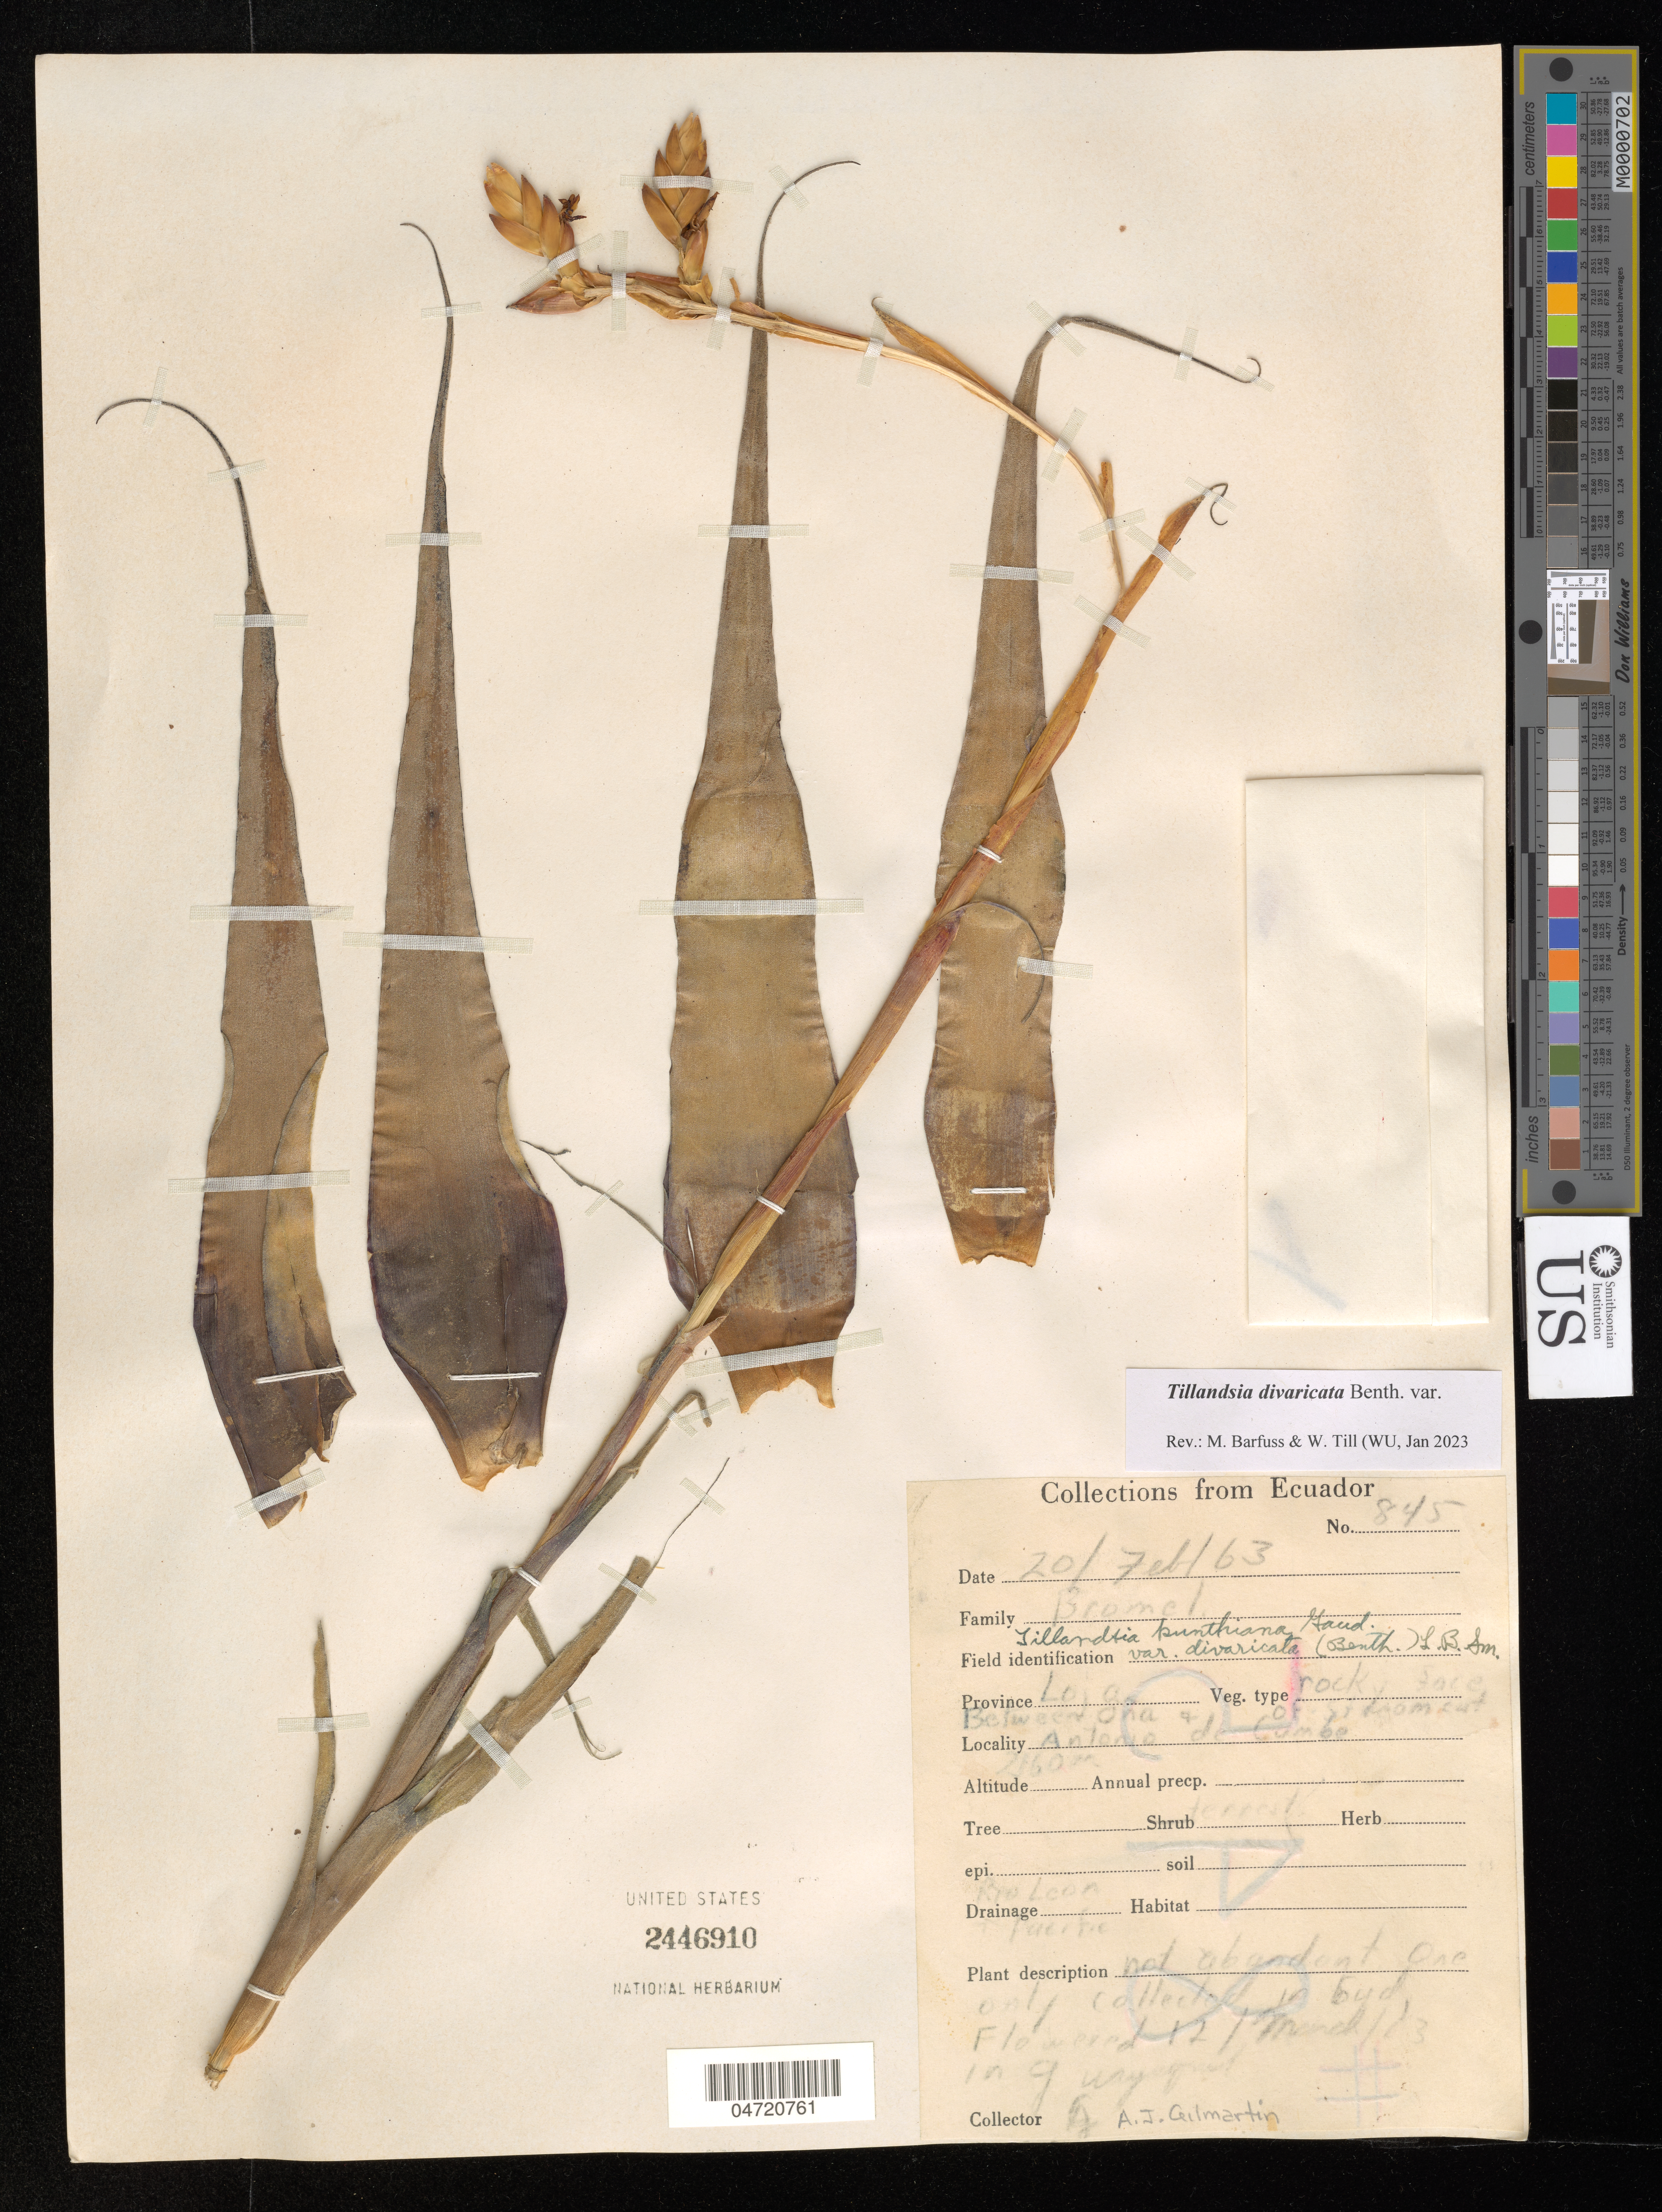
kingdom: Plantae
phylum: Tracheophyta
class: Liliopsida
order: Poales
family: Bromeliaceae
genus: Tillandsia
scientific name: Tillandsia divaricata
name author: Benth.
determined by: Barfuss, Michael H.; Till, W.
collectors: A. J. Gilmartin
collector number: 845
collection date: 1963-02-20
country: Ecuador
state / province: Loja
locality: At side of river, about 140 km south of Cuenca. between rio oña and rio Paquishnapa.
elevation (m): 2100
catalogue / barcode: US 2446910